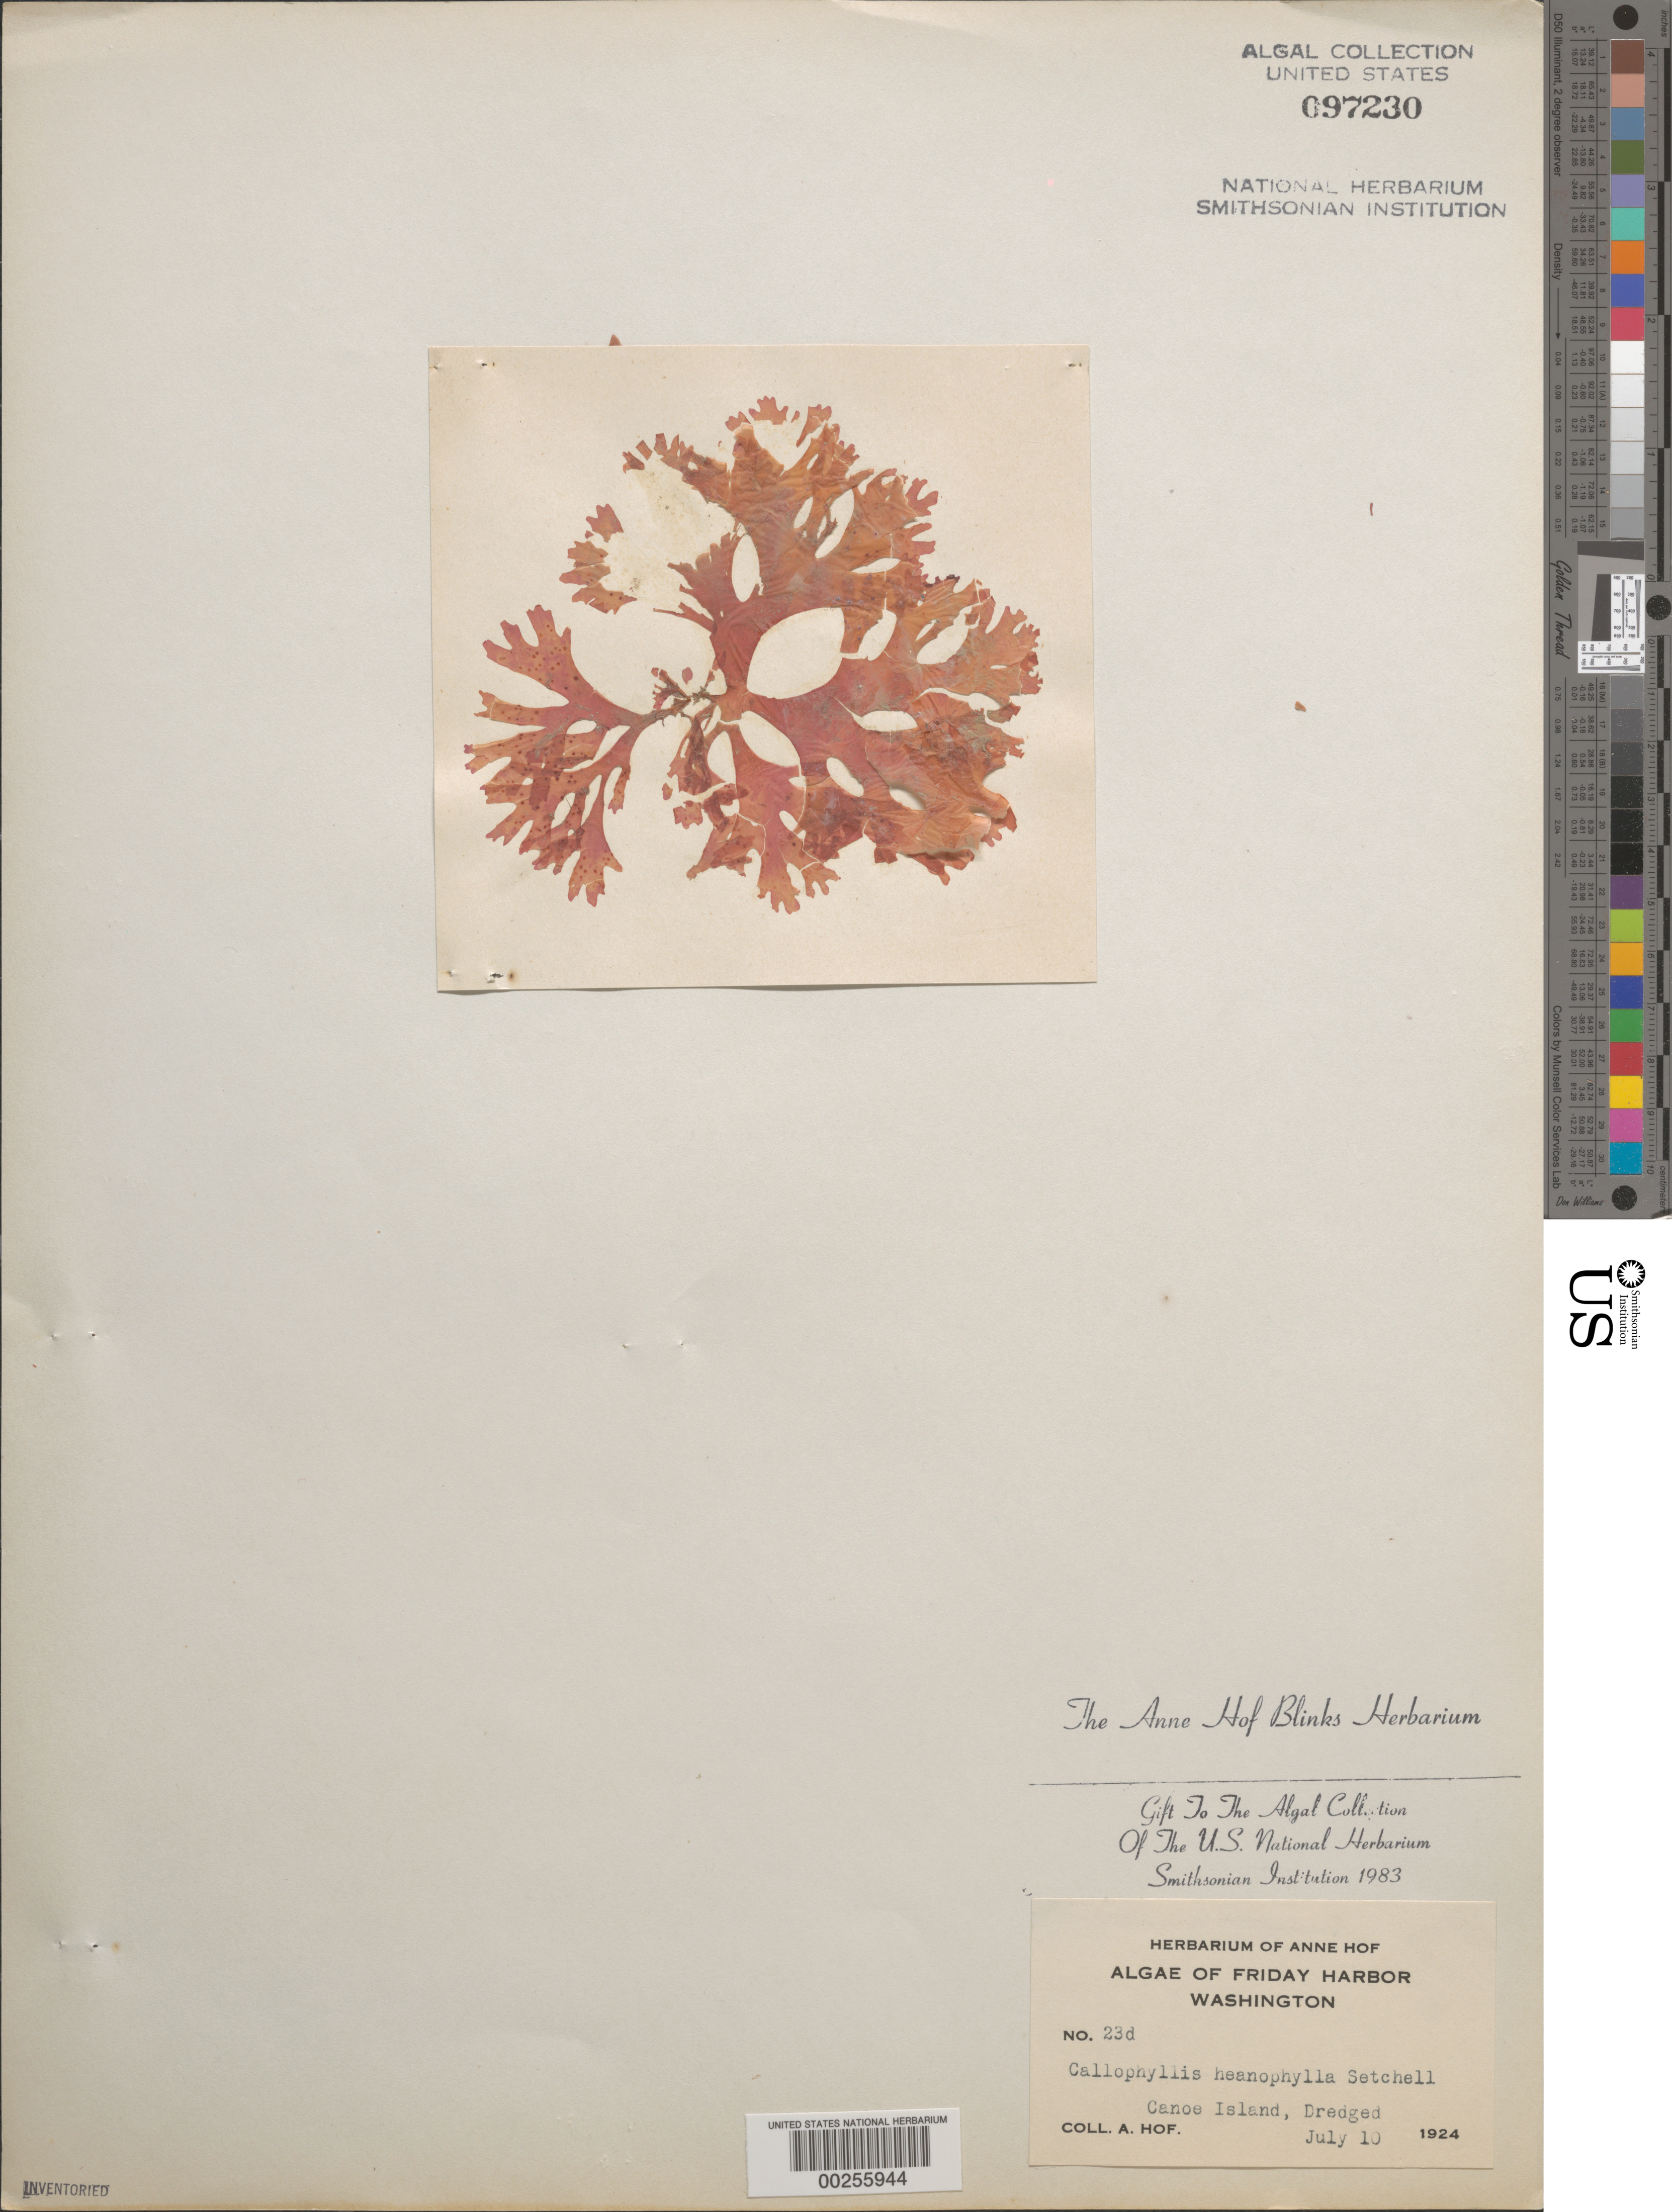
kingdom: Plantae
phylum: Rhodophyta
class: Florideophyceae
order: Gigartinales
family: Kallymeniaceae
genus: Callophyllis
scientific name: Callophyllis heanophylla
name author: Setch.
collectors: A. Blinks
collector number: AHB 23d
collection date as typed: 10 Jul 1924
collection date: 1924-07-10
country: United States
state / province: Washington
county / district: San Juan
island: Canoe Island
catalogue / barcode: US 97230